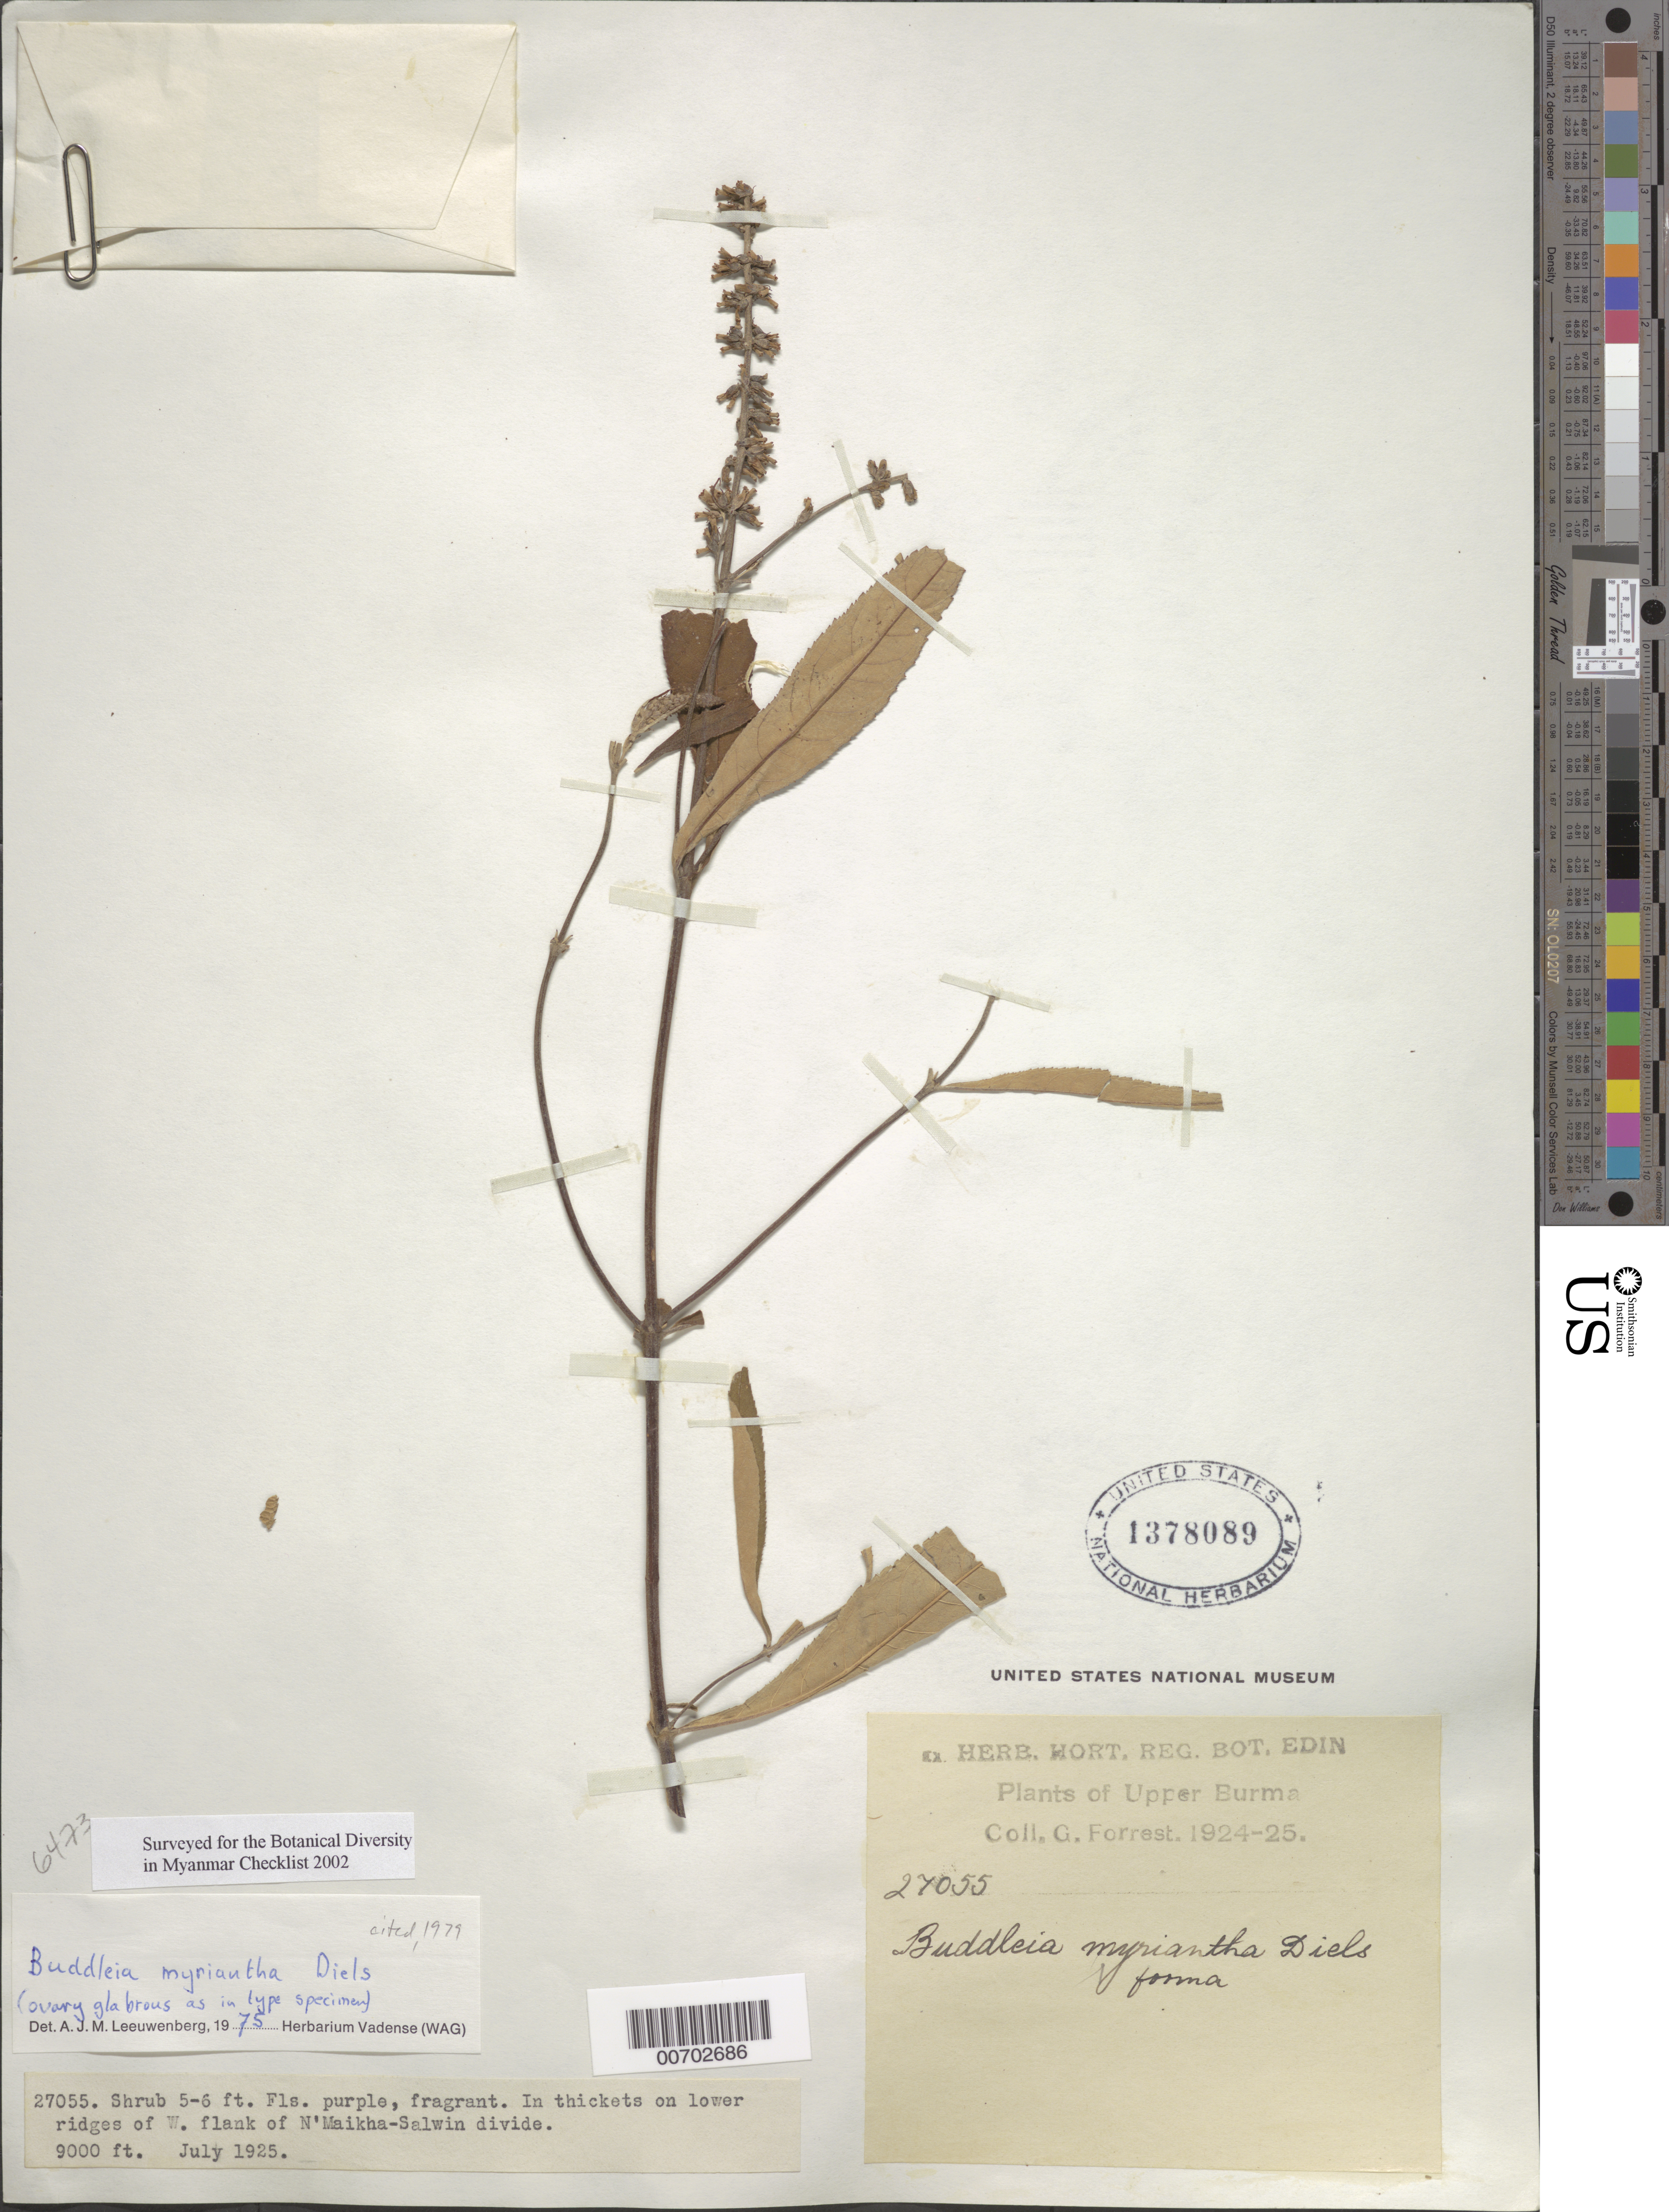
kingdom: Plantae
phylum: Tracheophyta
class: Magnoliopsida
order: Lamiales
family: Scrophulariaceae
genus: Buddleja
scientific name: Buddleja myriantha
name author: Kraenzl.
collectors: G. Forrest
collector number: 27055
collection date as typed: Jul 1925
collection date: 1925-07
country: Myanmar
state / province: Kachin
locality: N'Maikha-Salwin Divide, W flank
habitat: In thickets on lower ridges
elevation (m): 2743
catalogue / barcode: US 1378089